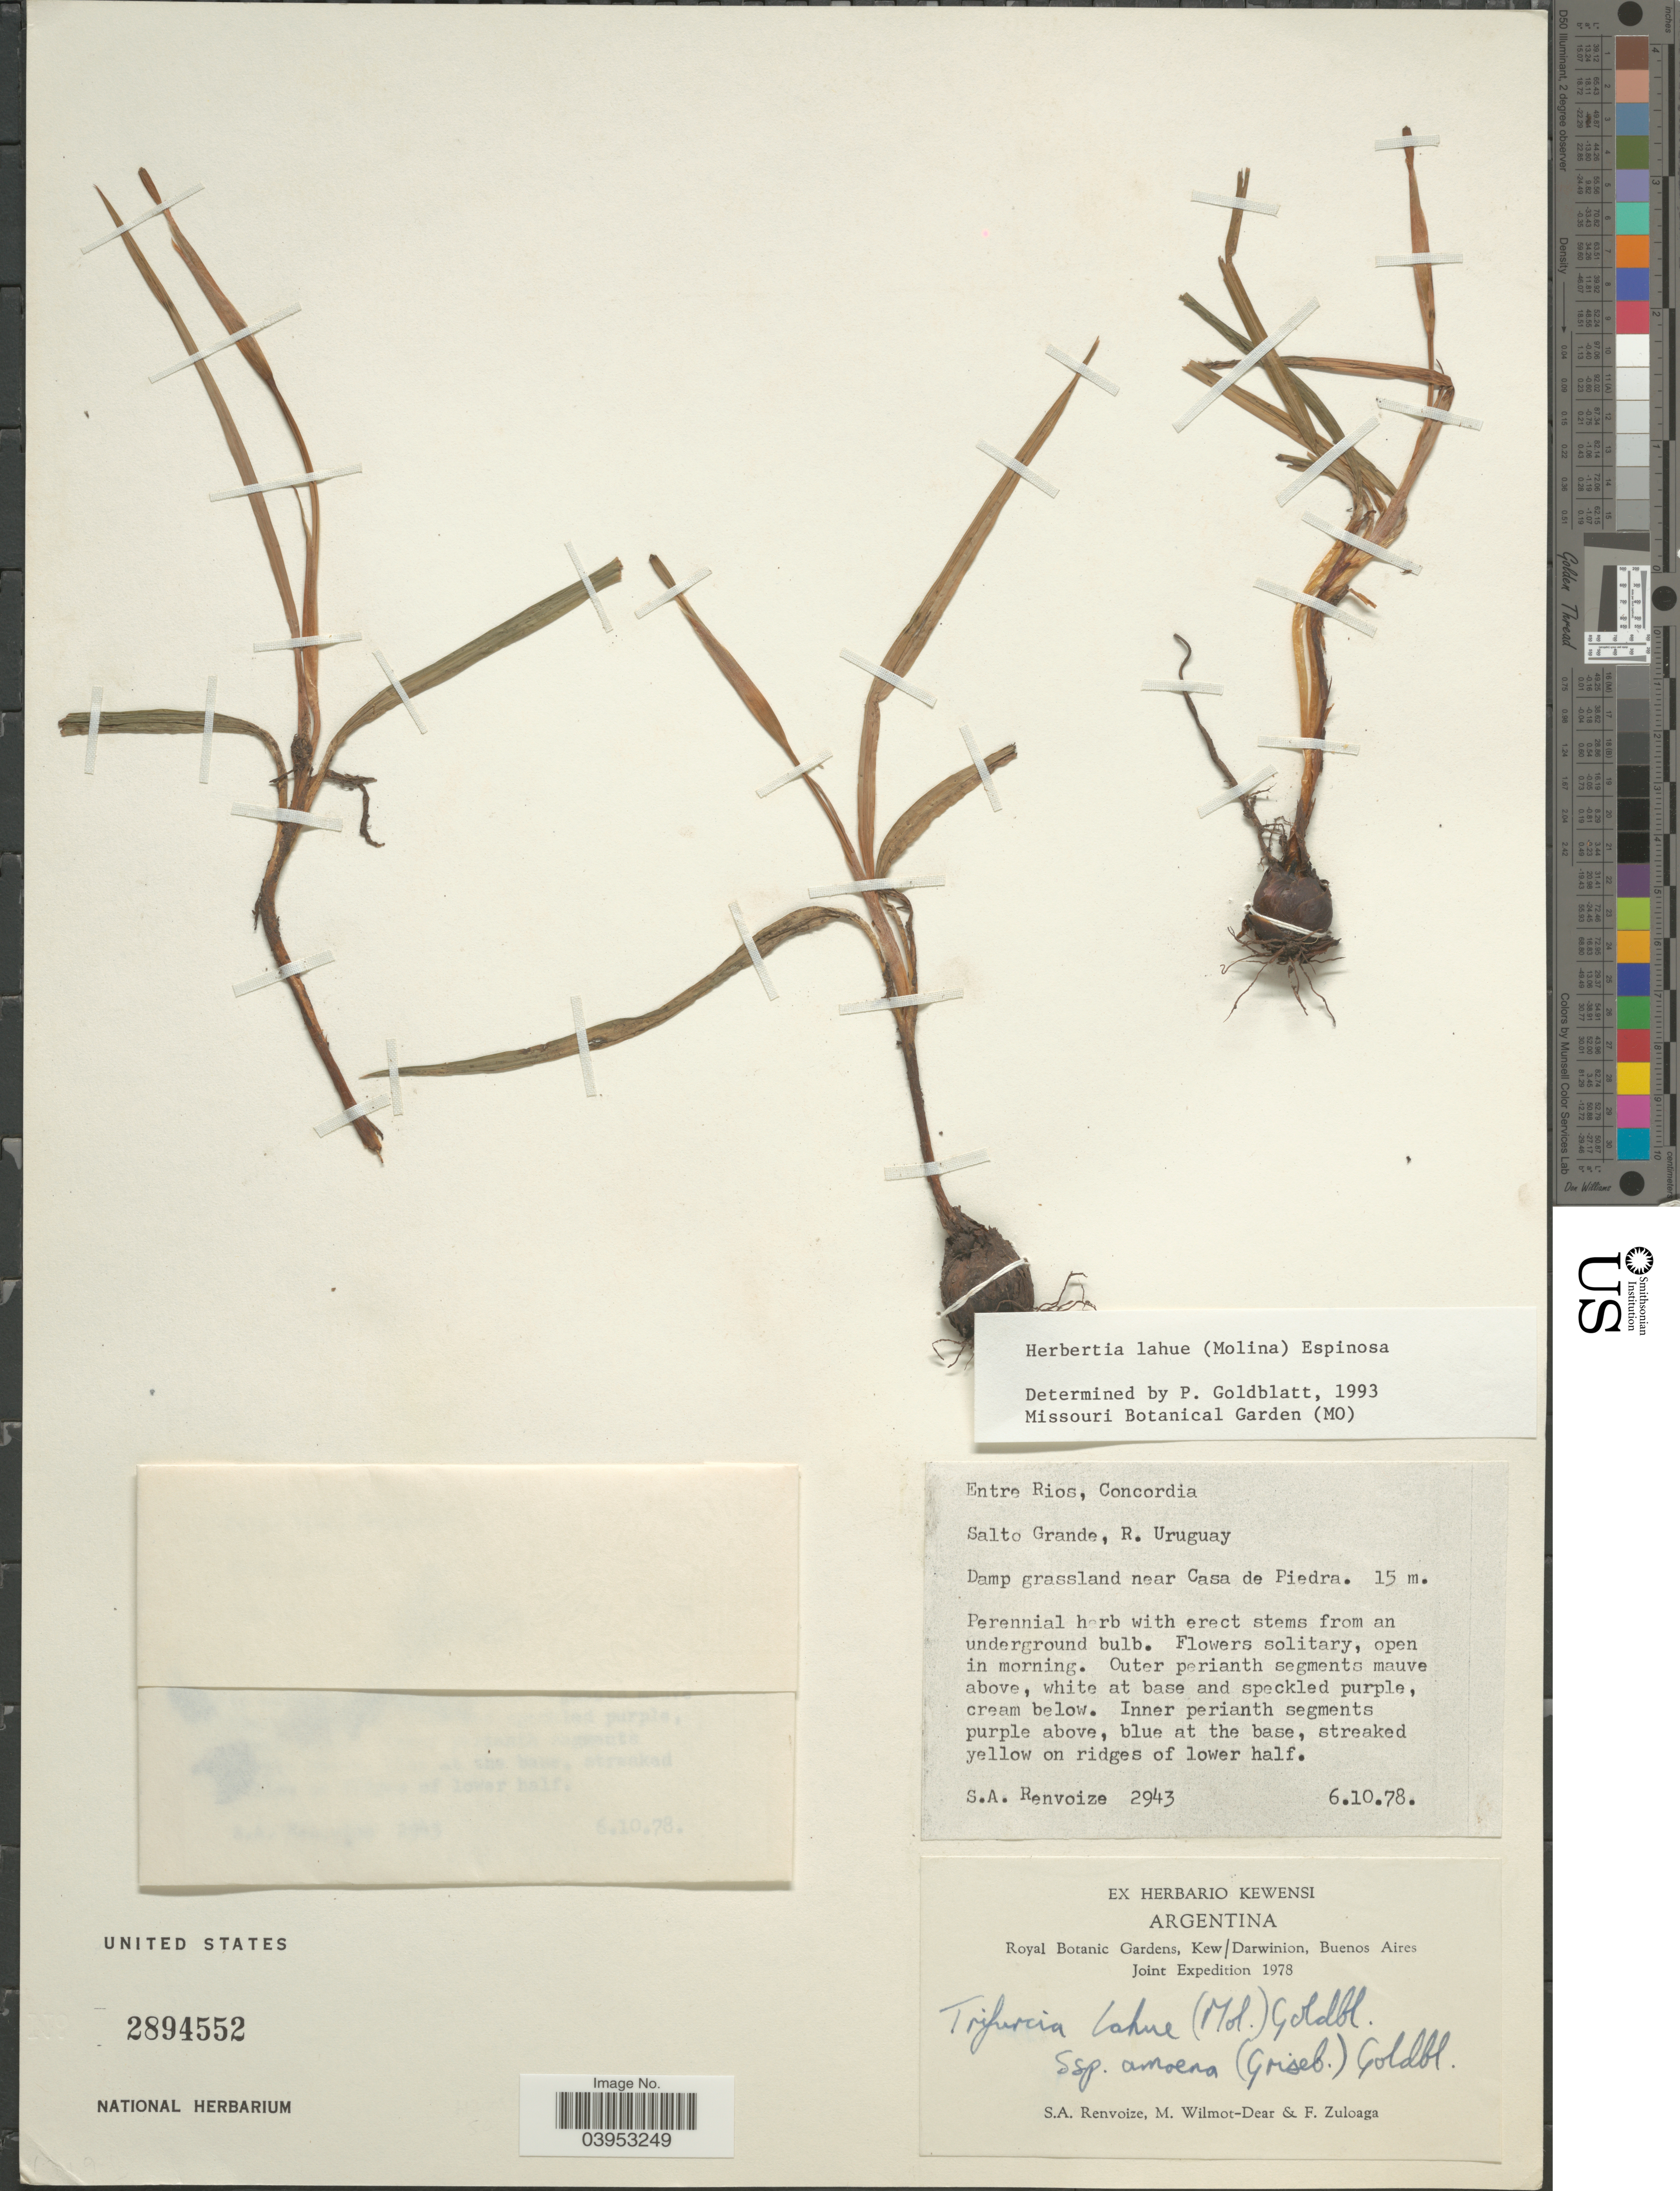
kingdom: Plantae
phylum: Tracheophyta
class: Liliopsida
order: Asparagales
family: Iridaceae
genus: Herbertia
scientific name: Herbertia lahue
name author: (Molina) Goldblatt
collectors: S. A. Renvoize, M. Wilmot-Dear & F. Zuloaga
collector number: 2943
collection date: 1978-10-06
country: Argentina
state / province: Entre Rios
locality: Concordia. Near Casa de Piedra.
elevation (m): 15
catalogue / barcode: US 2894552